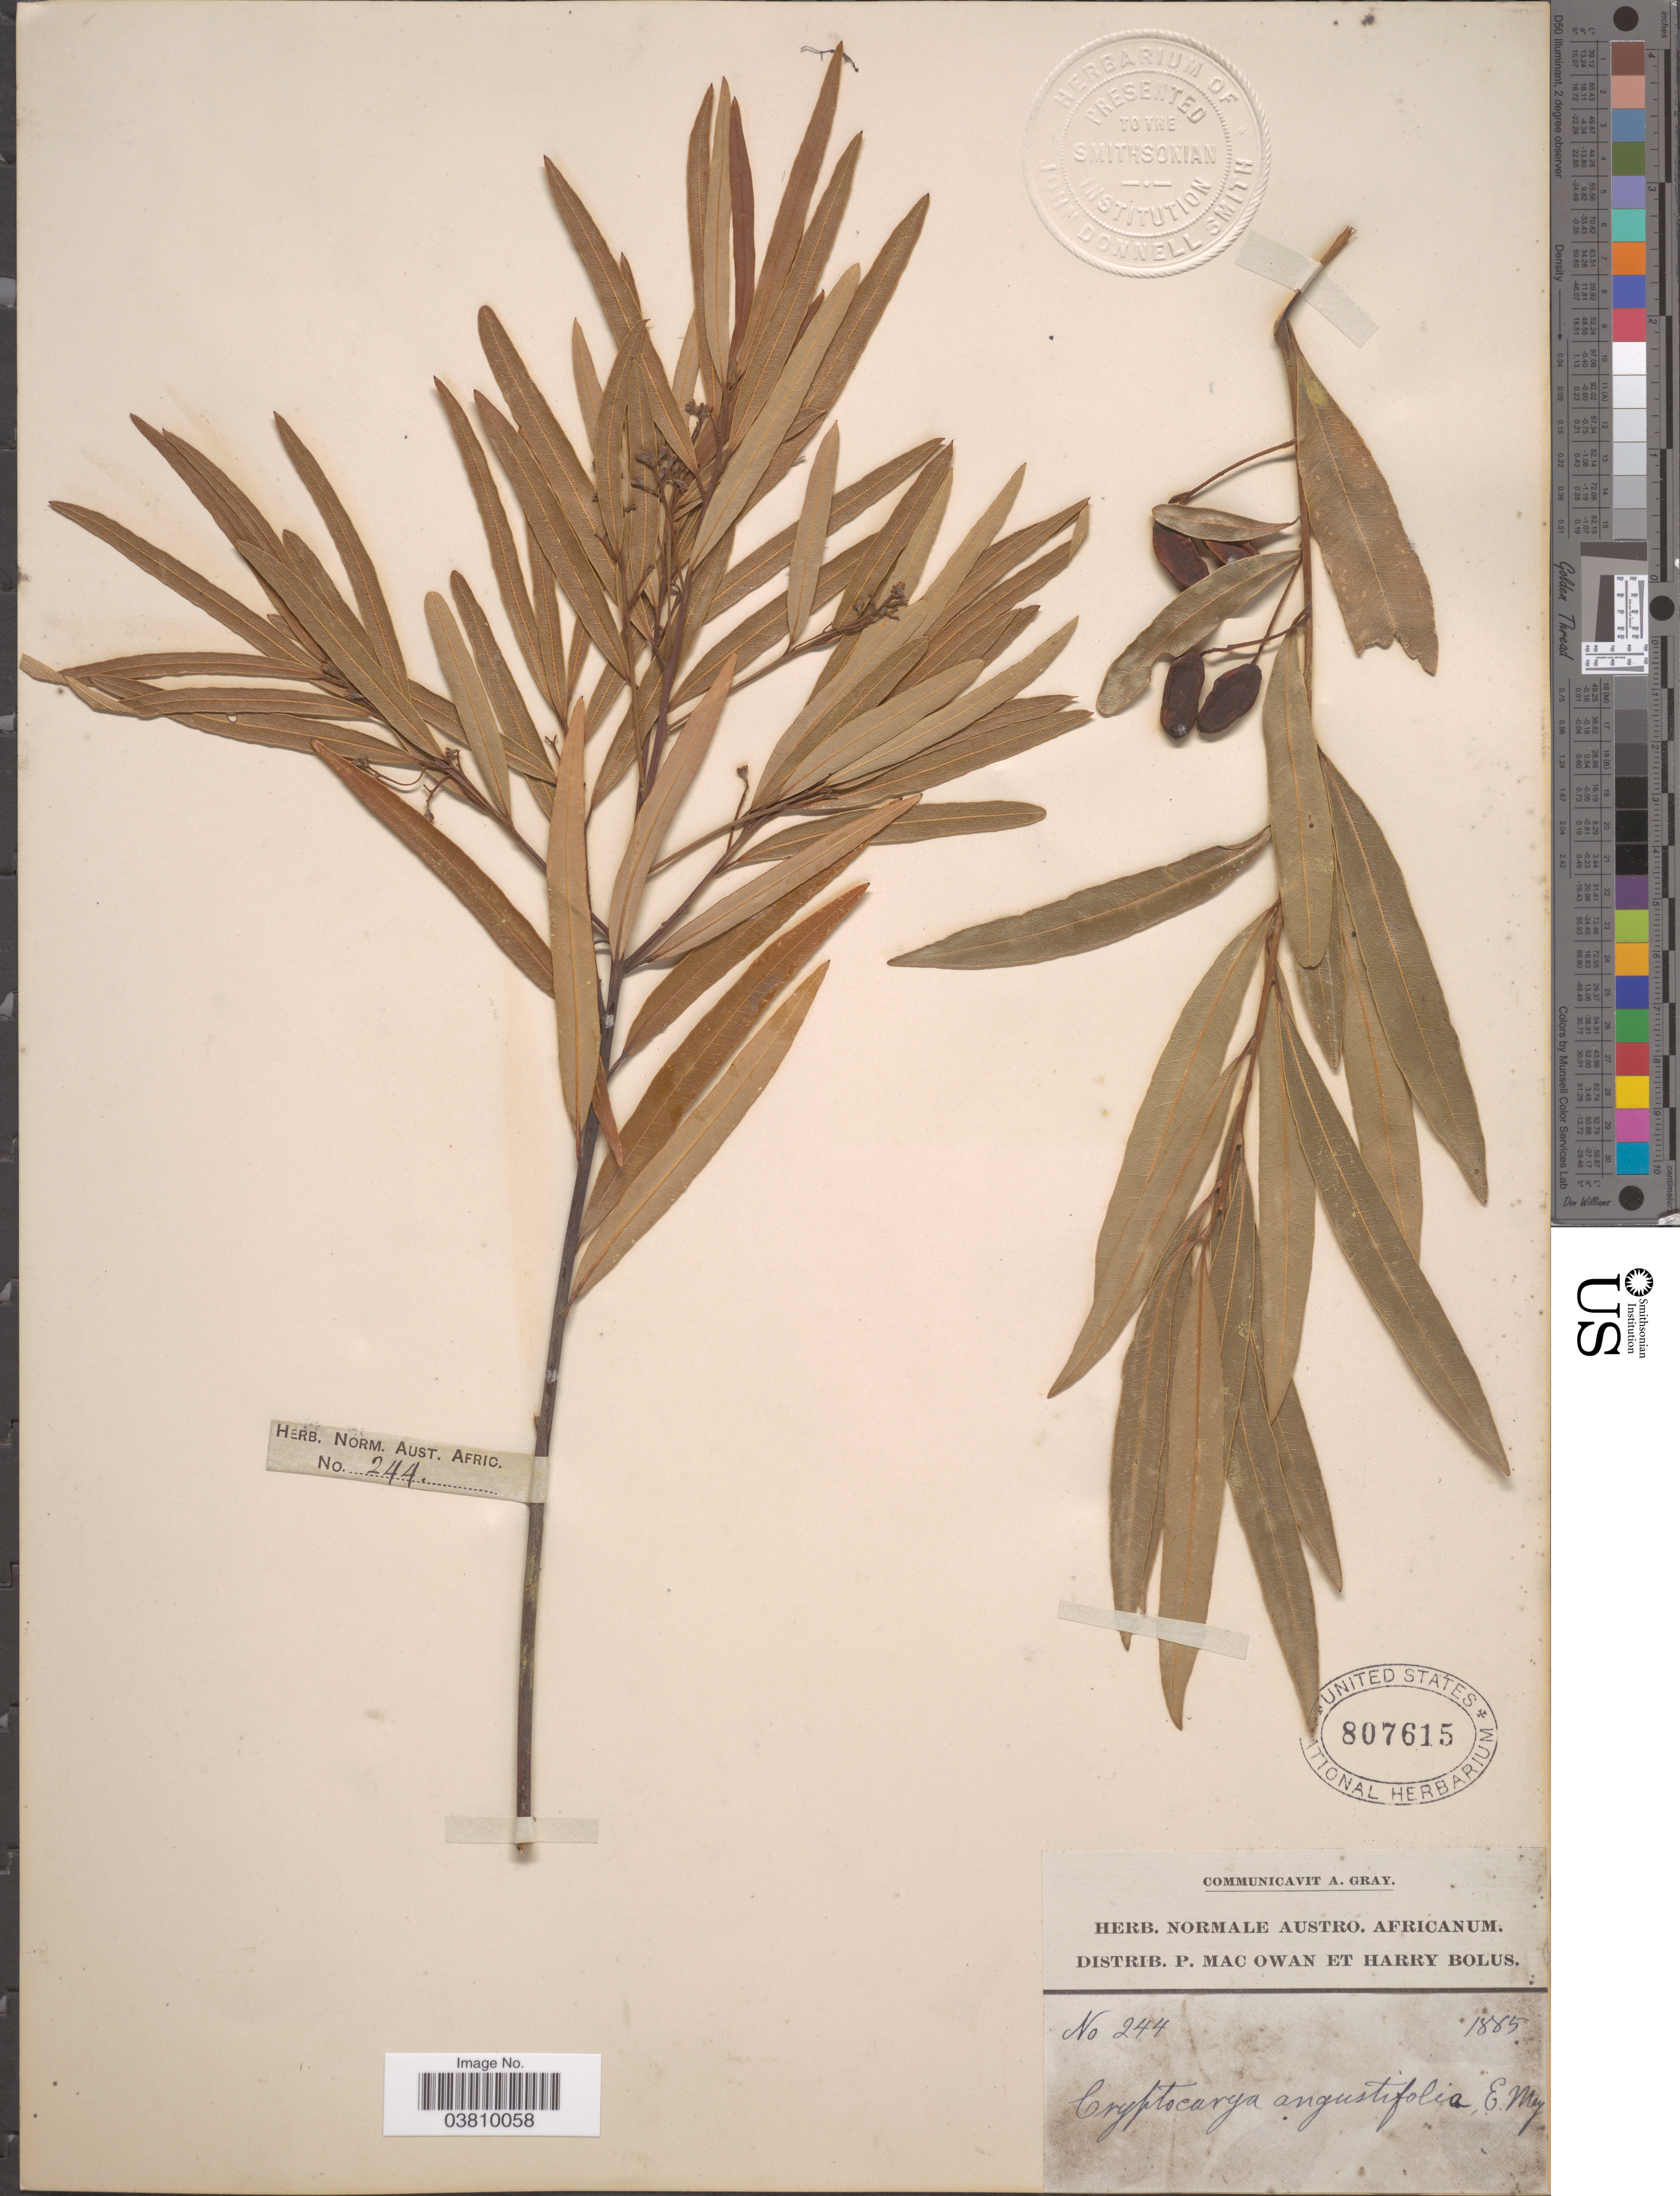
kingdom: Plantae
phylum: Tracheophyta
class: Magnoliopsida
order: Laurales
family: Lauraceae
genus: Cryptocarya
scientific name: Cryptocarya angustifolia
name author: E. Mey.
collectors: P. MacOwan & H. Bolus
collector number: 244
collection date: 1885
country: South Africa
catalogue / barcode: US 807615